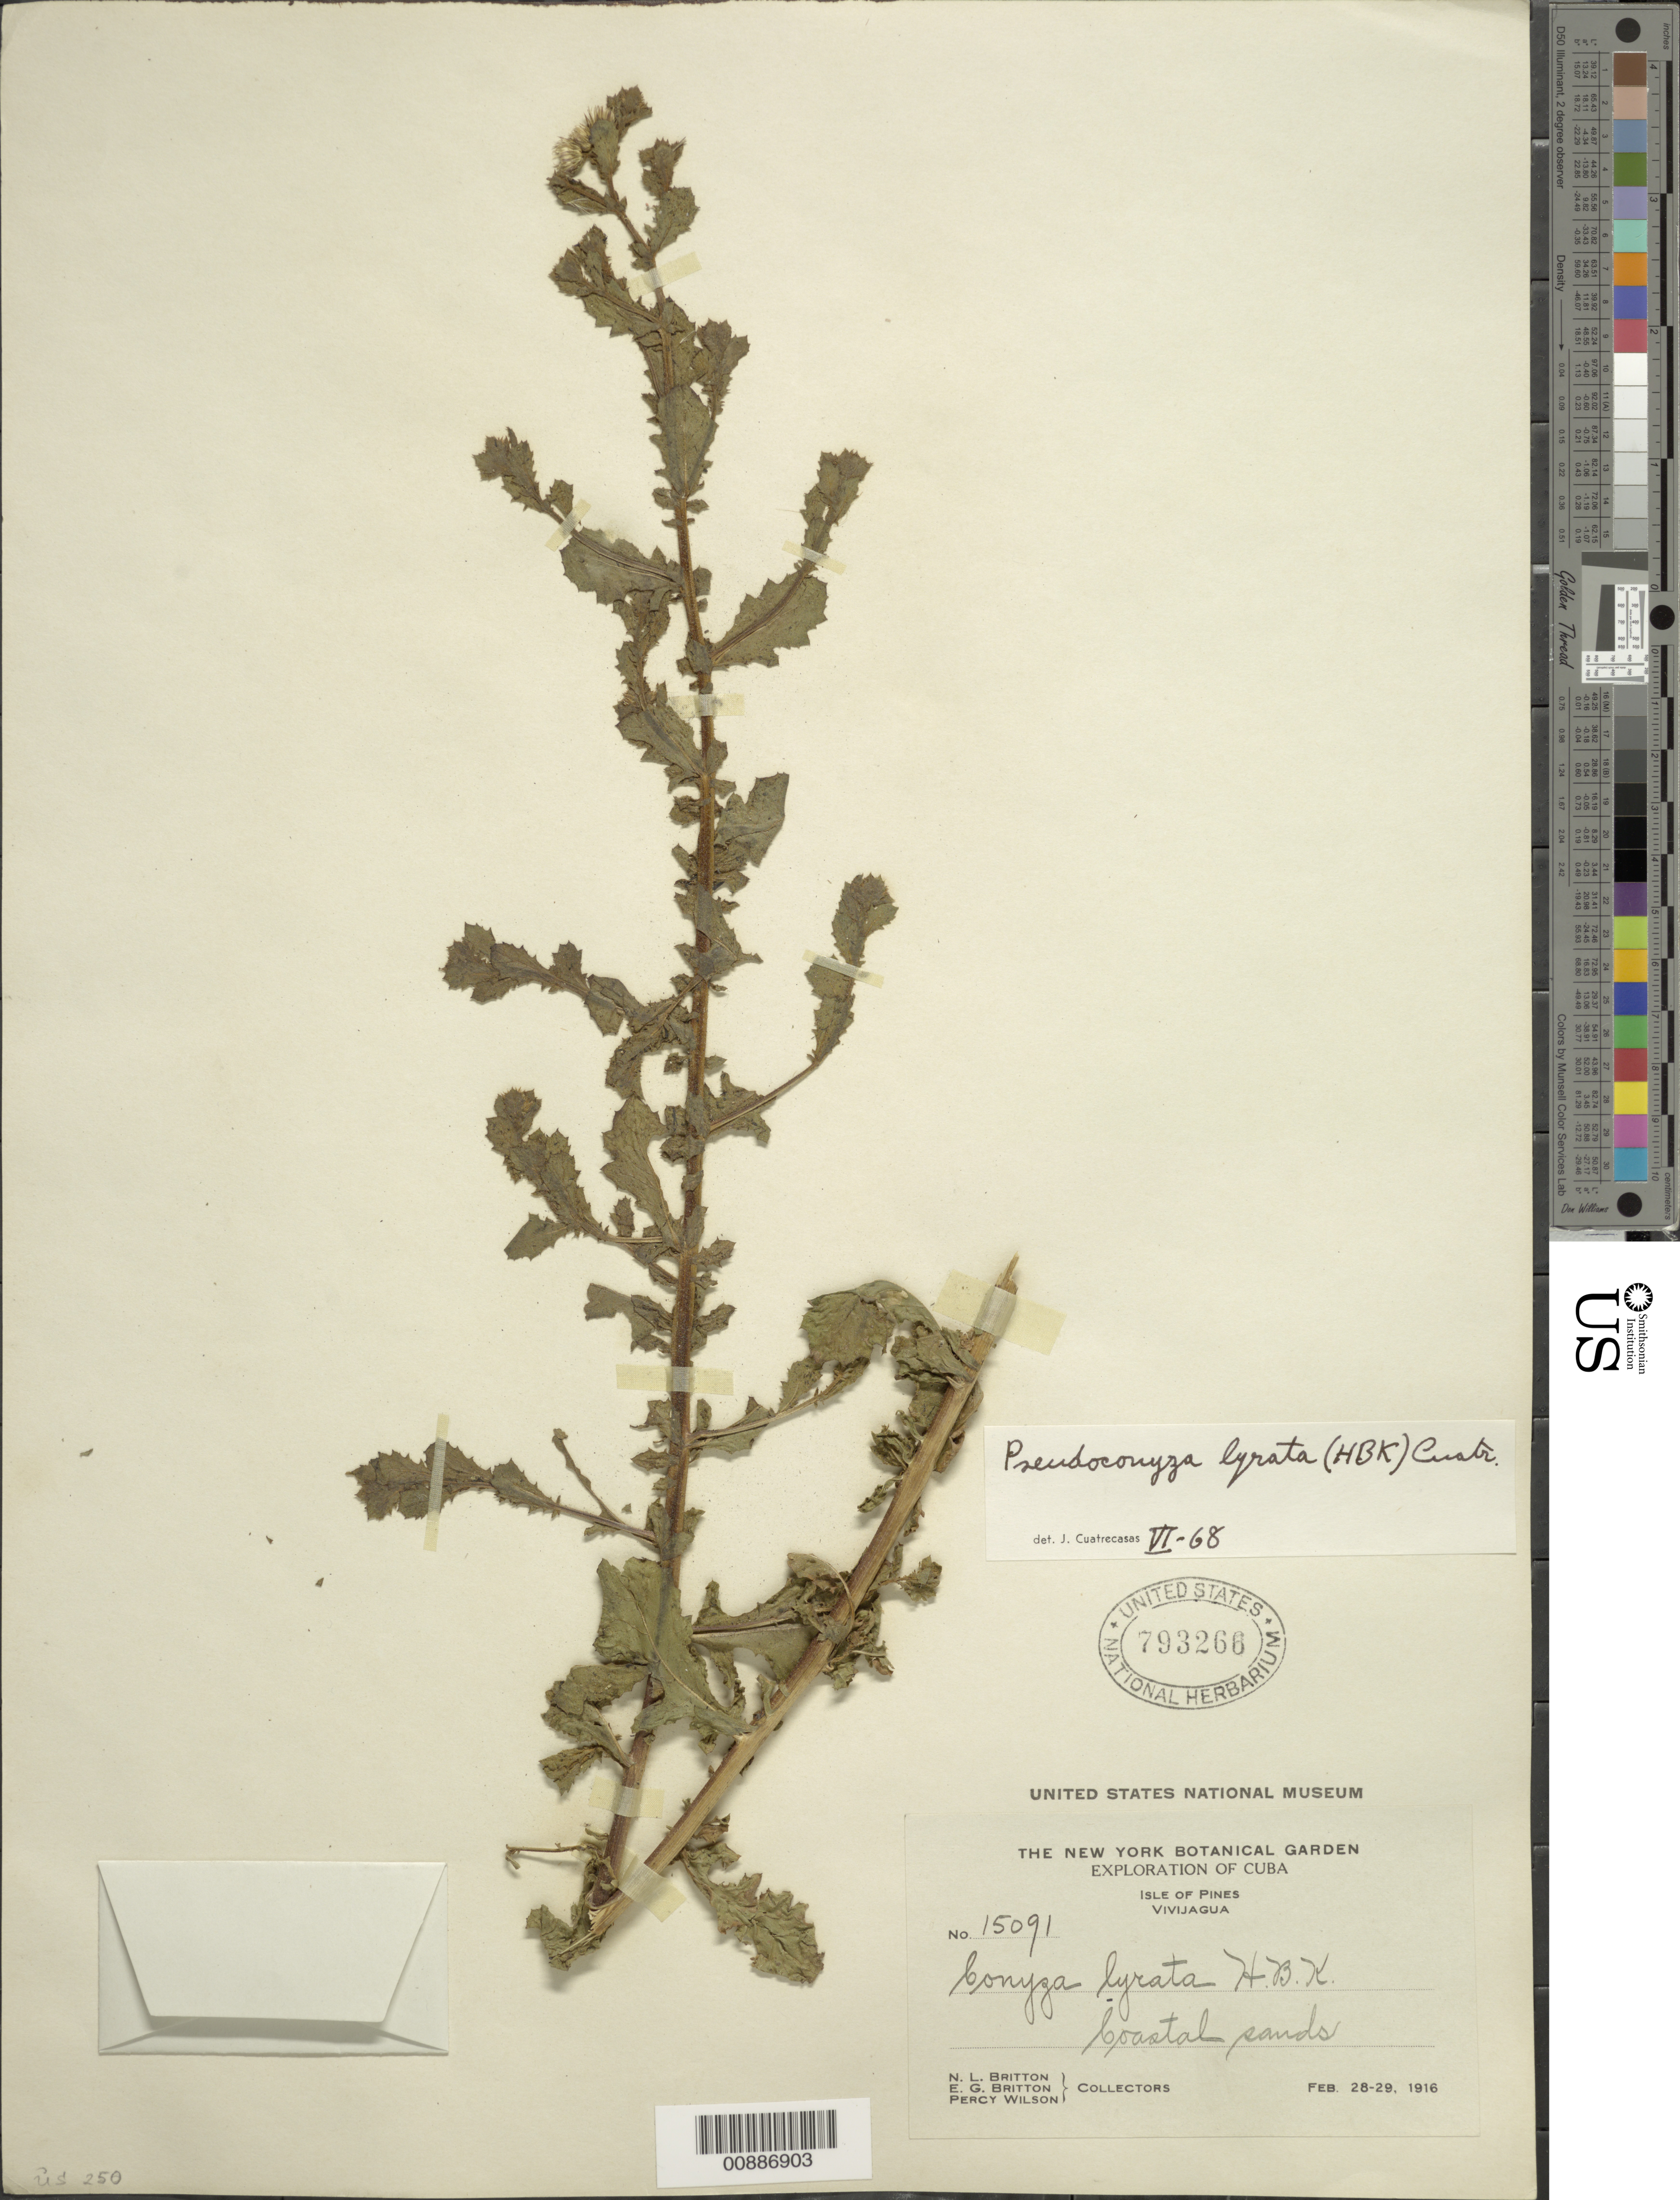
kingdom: Plantae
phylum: Tracheophyta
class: Magnoliopsida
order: Asterales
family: Asteraceae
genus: Pseudoconyza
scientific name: Pseudoconyza lyrata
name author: (Kunth) Cuatrec.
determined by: Cuatrecasas, J.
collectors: N. Britton, E. G. Britton & P. Wilson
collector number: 15091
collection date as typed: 28 Feb 1916 to 29 Feb 1916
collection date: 1916-02-28/1916-02-29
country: Cuba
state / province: Isla de La Juventud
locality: Vivijagua.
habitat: Coastal sands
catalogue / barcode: US 793266